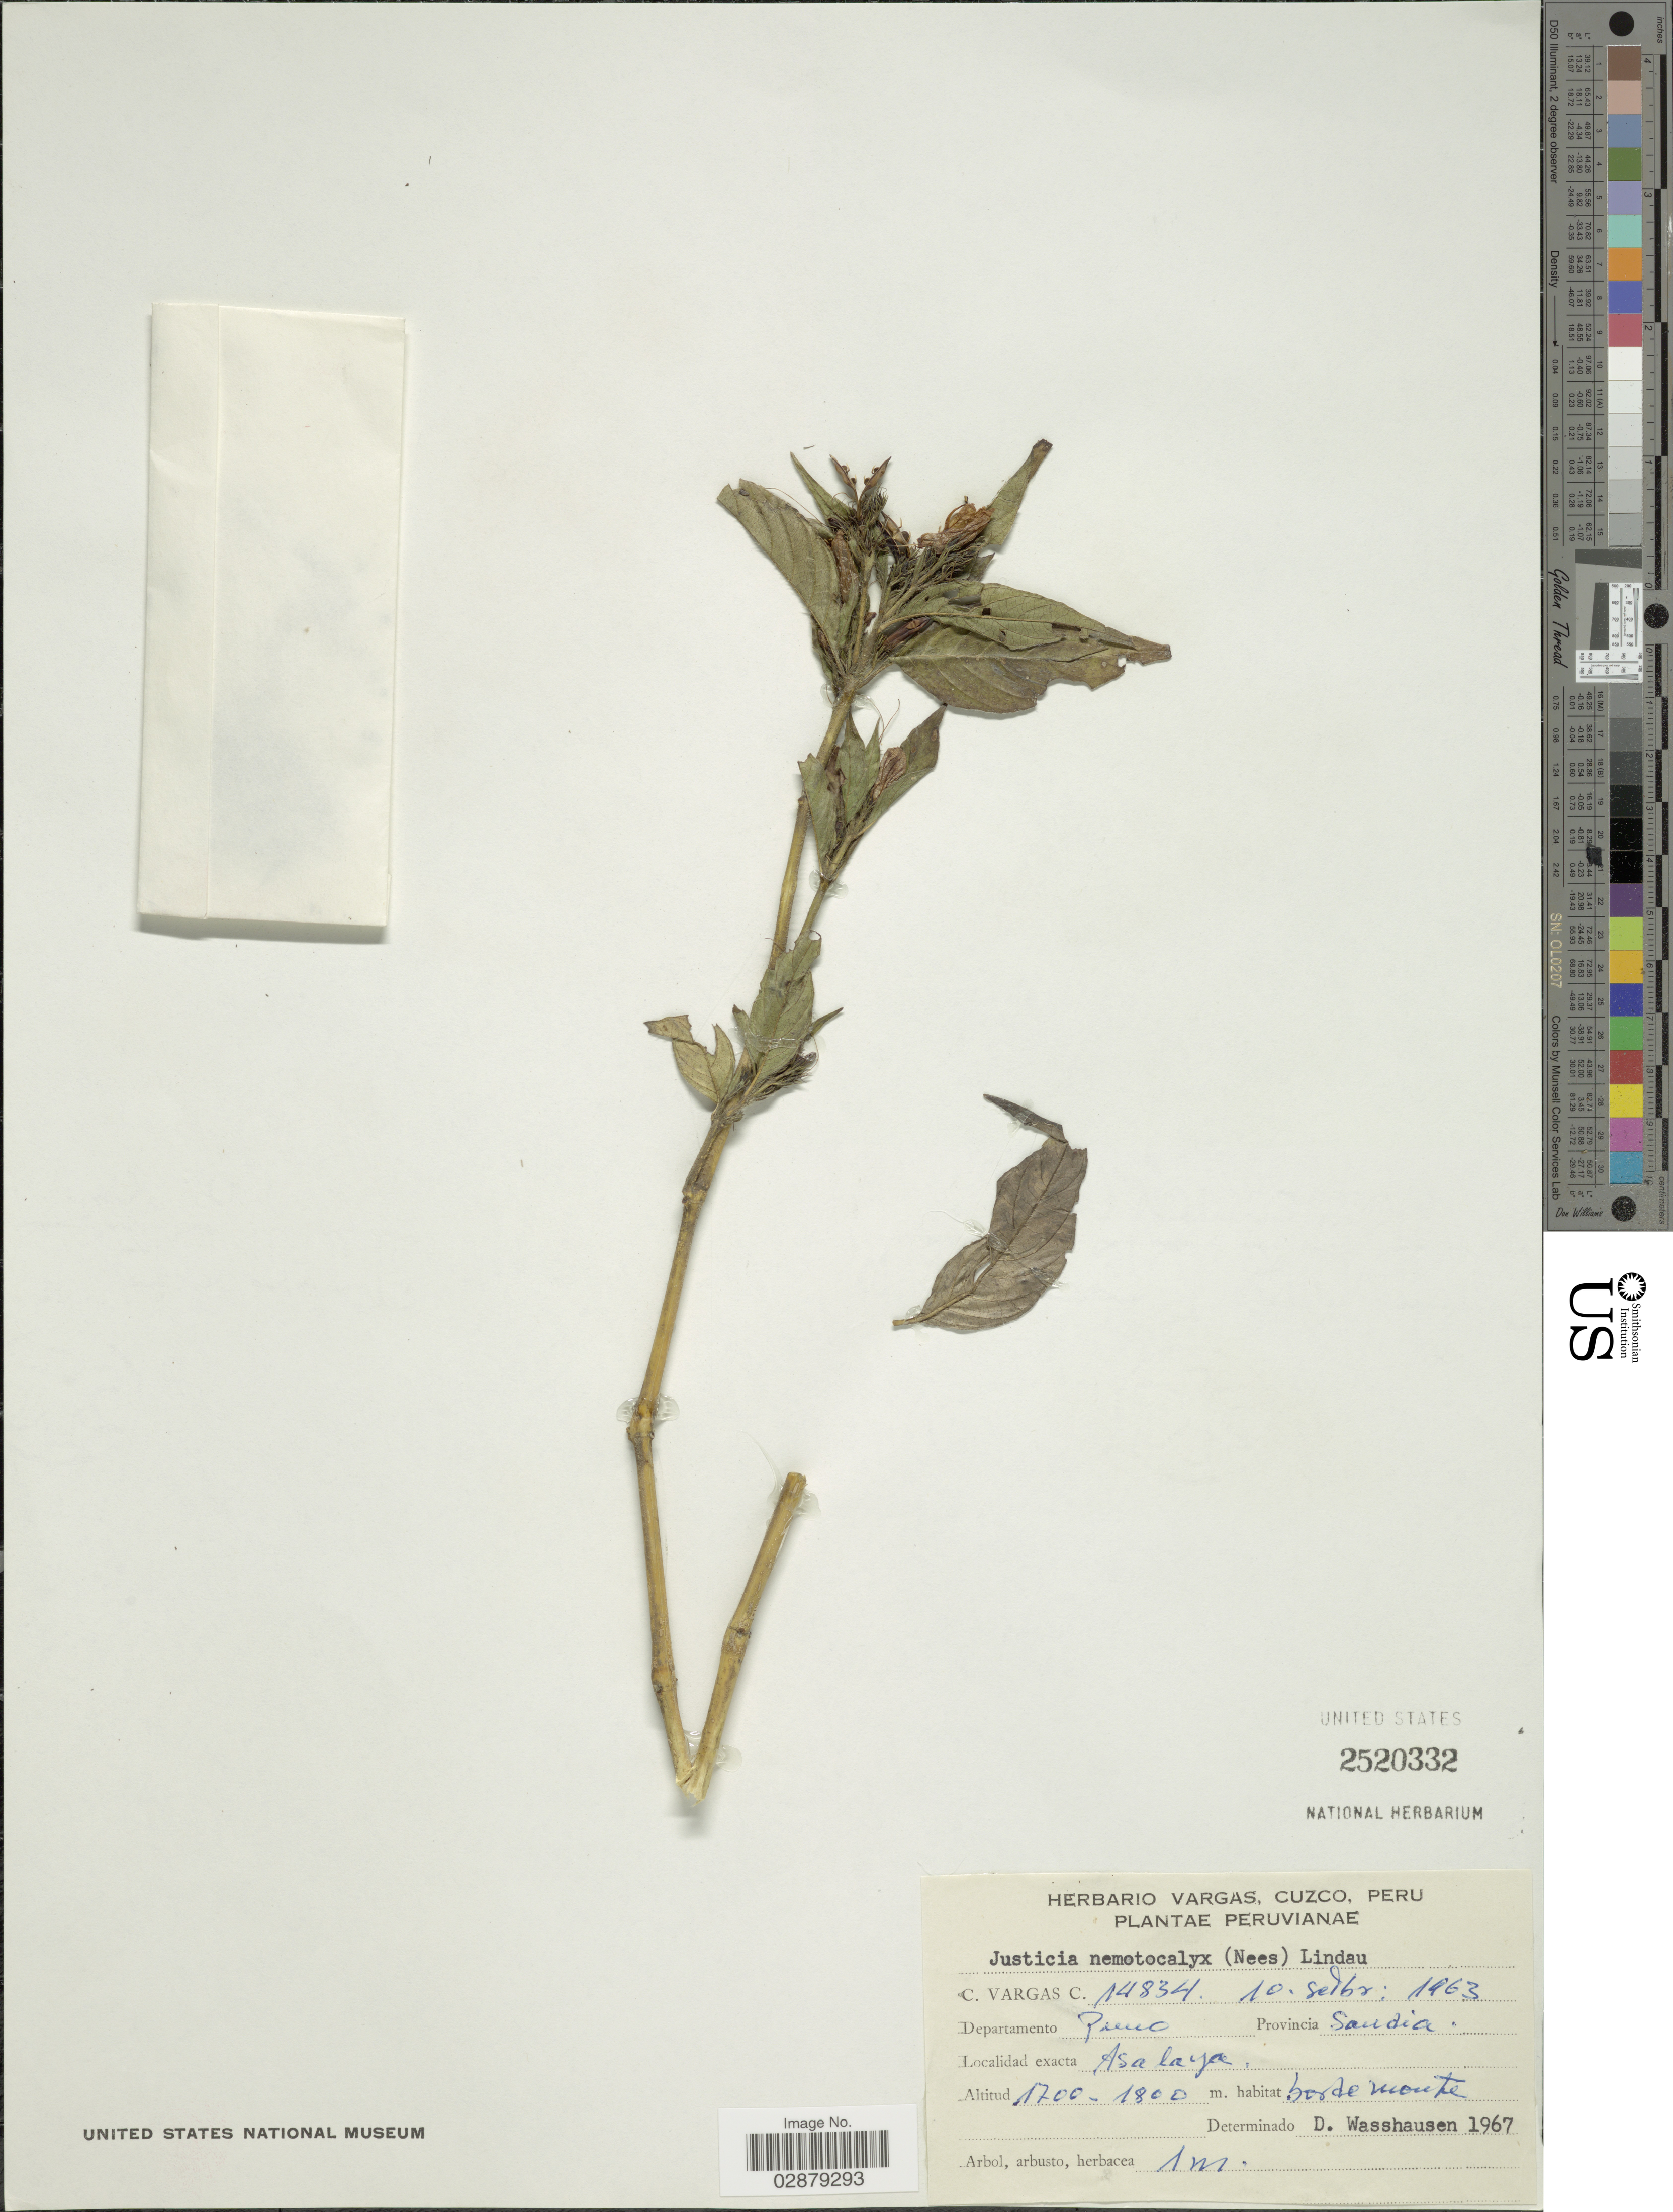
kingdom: Plantae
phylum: Tracheophyta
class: Magnoliopsida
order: Lamiales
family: Acanthaceae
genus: Justicia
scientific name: Justicia kuntzei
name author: Lindau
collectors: C. Vargas Calderón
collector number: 14834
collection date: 1963-09-10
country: Peru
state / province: Puno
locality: Departamento Puno. Provincia Sandia. Asalaya.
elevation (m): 1700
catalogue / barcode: US 2520332